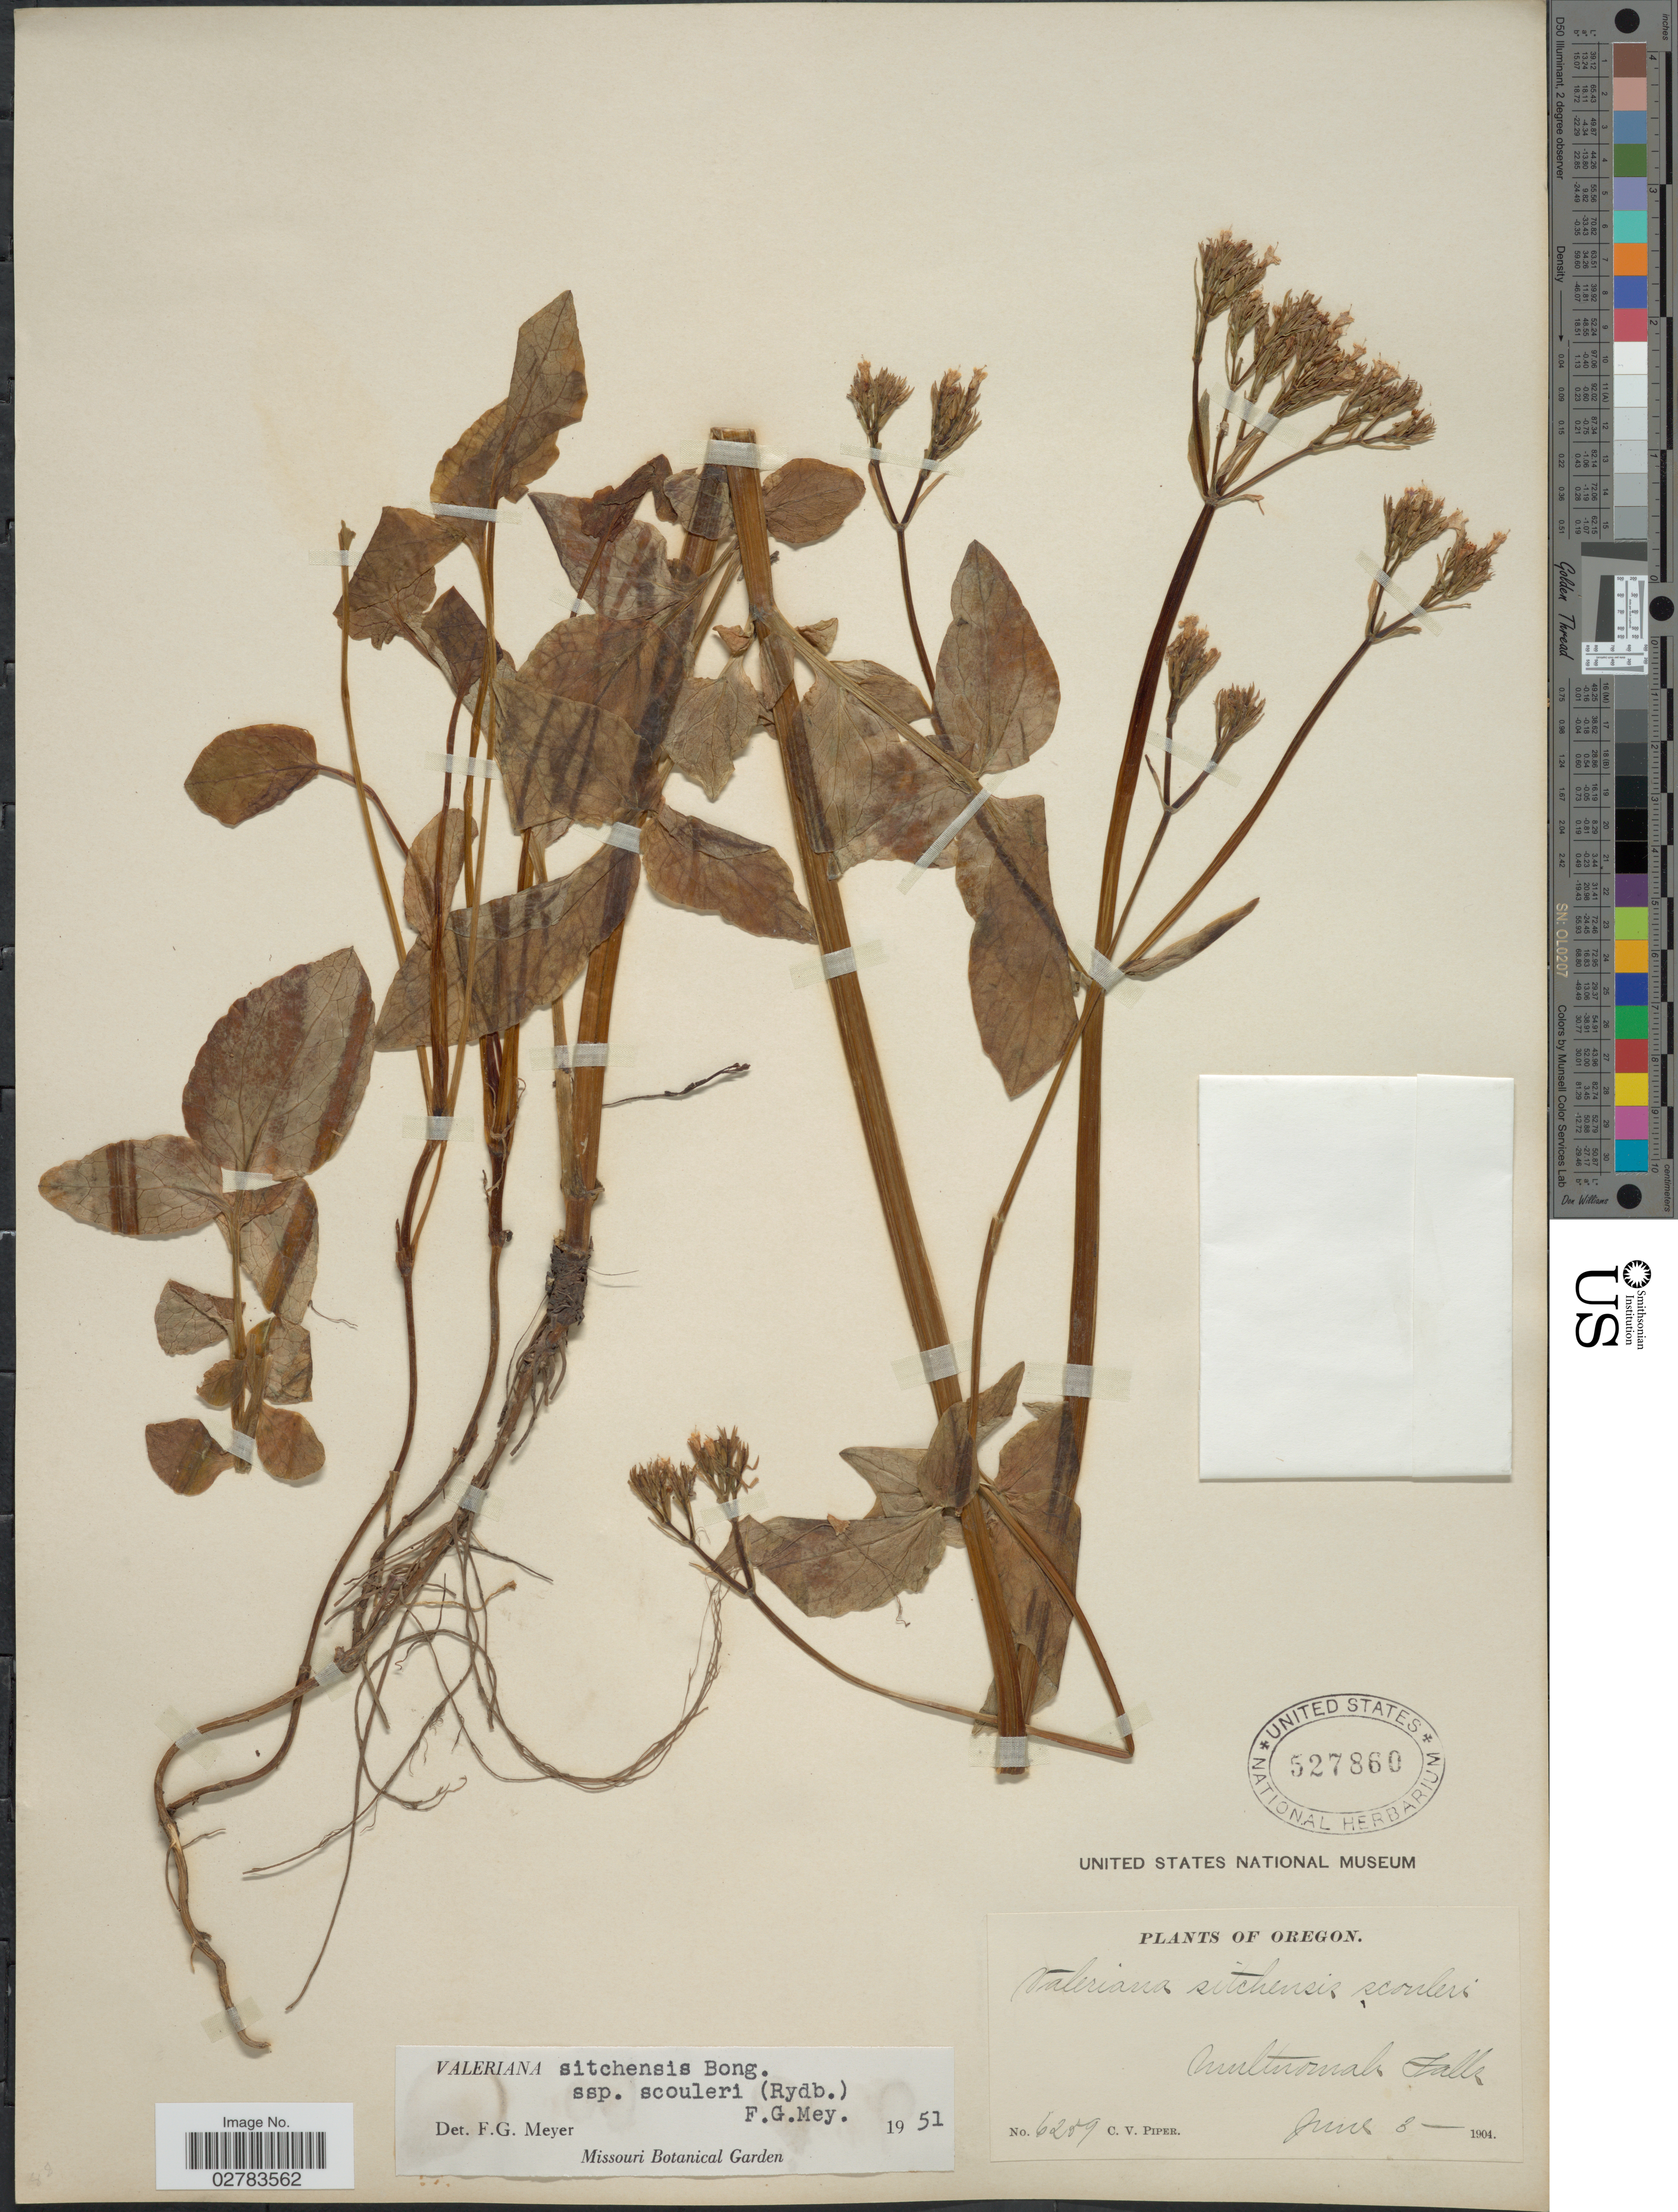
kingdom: Plantae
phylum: Tracheophyta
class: Magnoliopsida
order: Dipsacales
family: Caprifoliaceae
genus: Valeriana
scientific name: Valeriana sitchensis subsp. scouleri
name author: (Rydb.) F.G. Mey.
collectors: C. V. Piper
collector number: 6259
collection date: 1904-06-03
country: United States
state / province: Oregon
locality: Multnomah Falls.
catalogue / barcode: US 527860